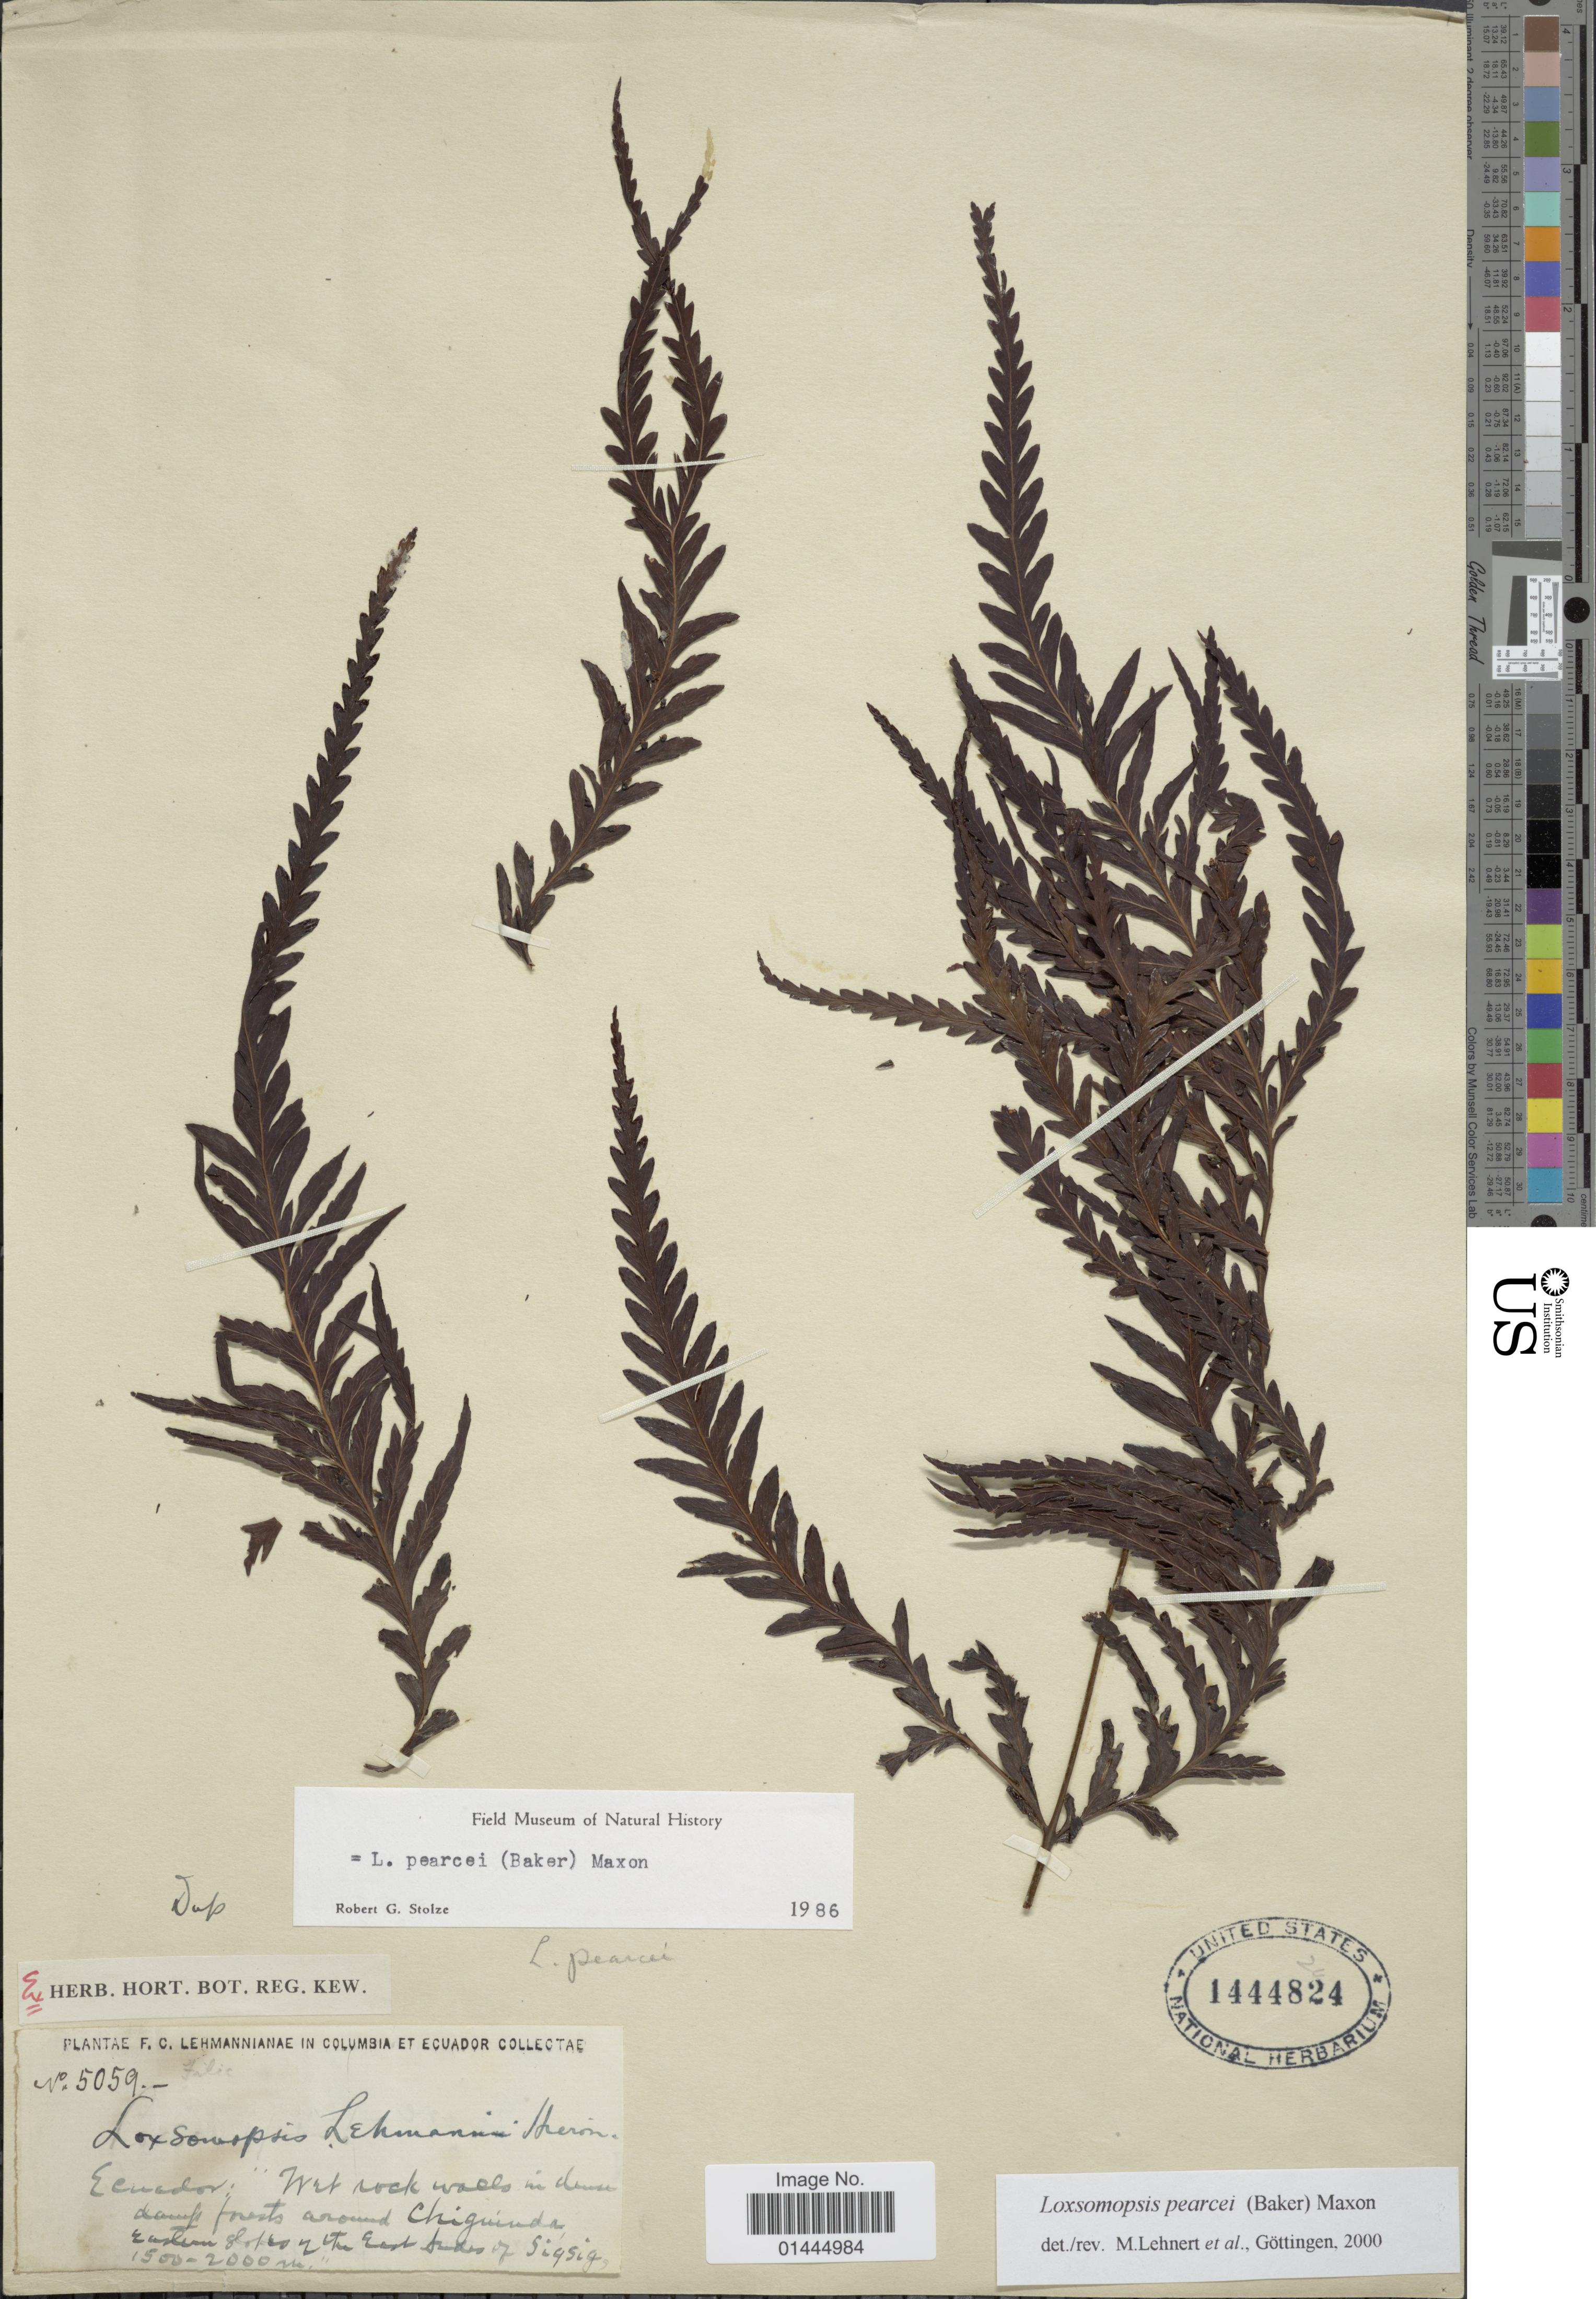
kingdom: Plantae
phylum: Tracheophyta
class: Polypodiopsida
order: Cyatheales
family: Loxsomataceae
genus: Loxsomopsis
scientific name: Loxsomopsis pearcei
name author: (Baker) Maxon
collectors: F. C. Lehmann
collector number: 5059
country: Ecuador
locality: Wet rocks walls in dense damp forests around Chiguinda, Eastern slopes of the East Andes of Sigsig.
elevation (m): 1500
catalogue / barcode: US 1444824